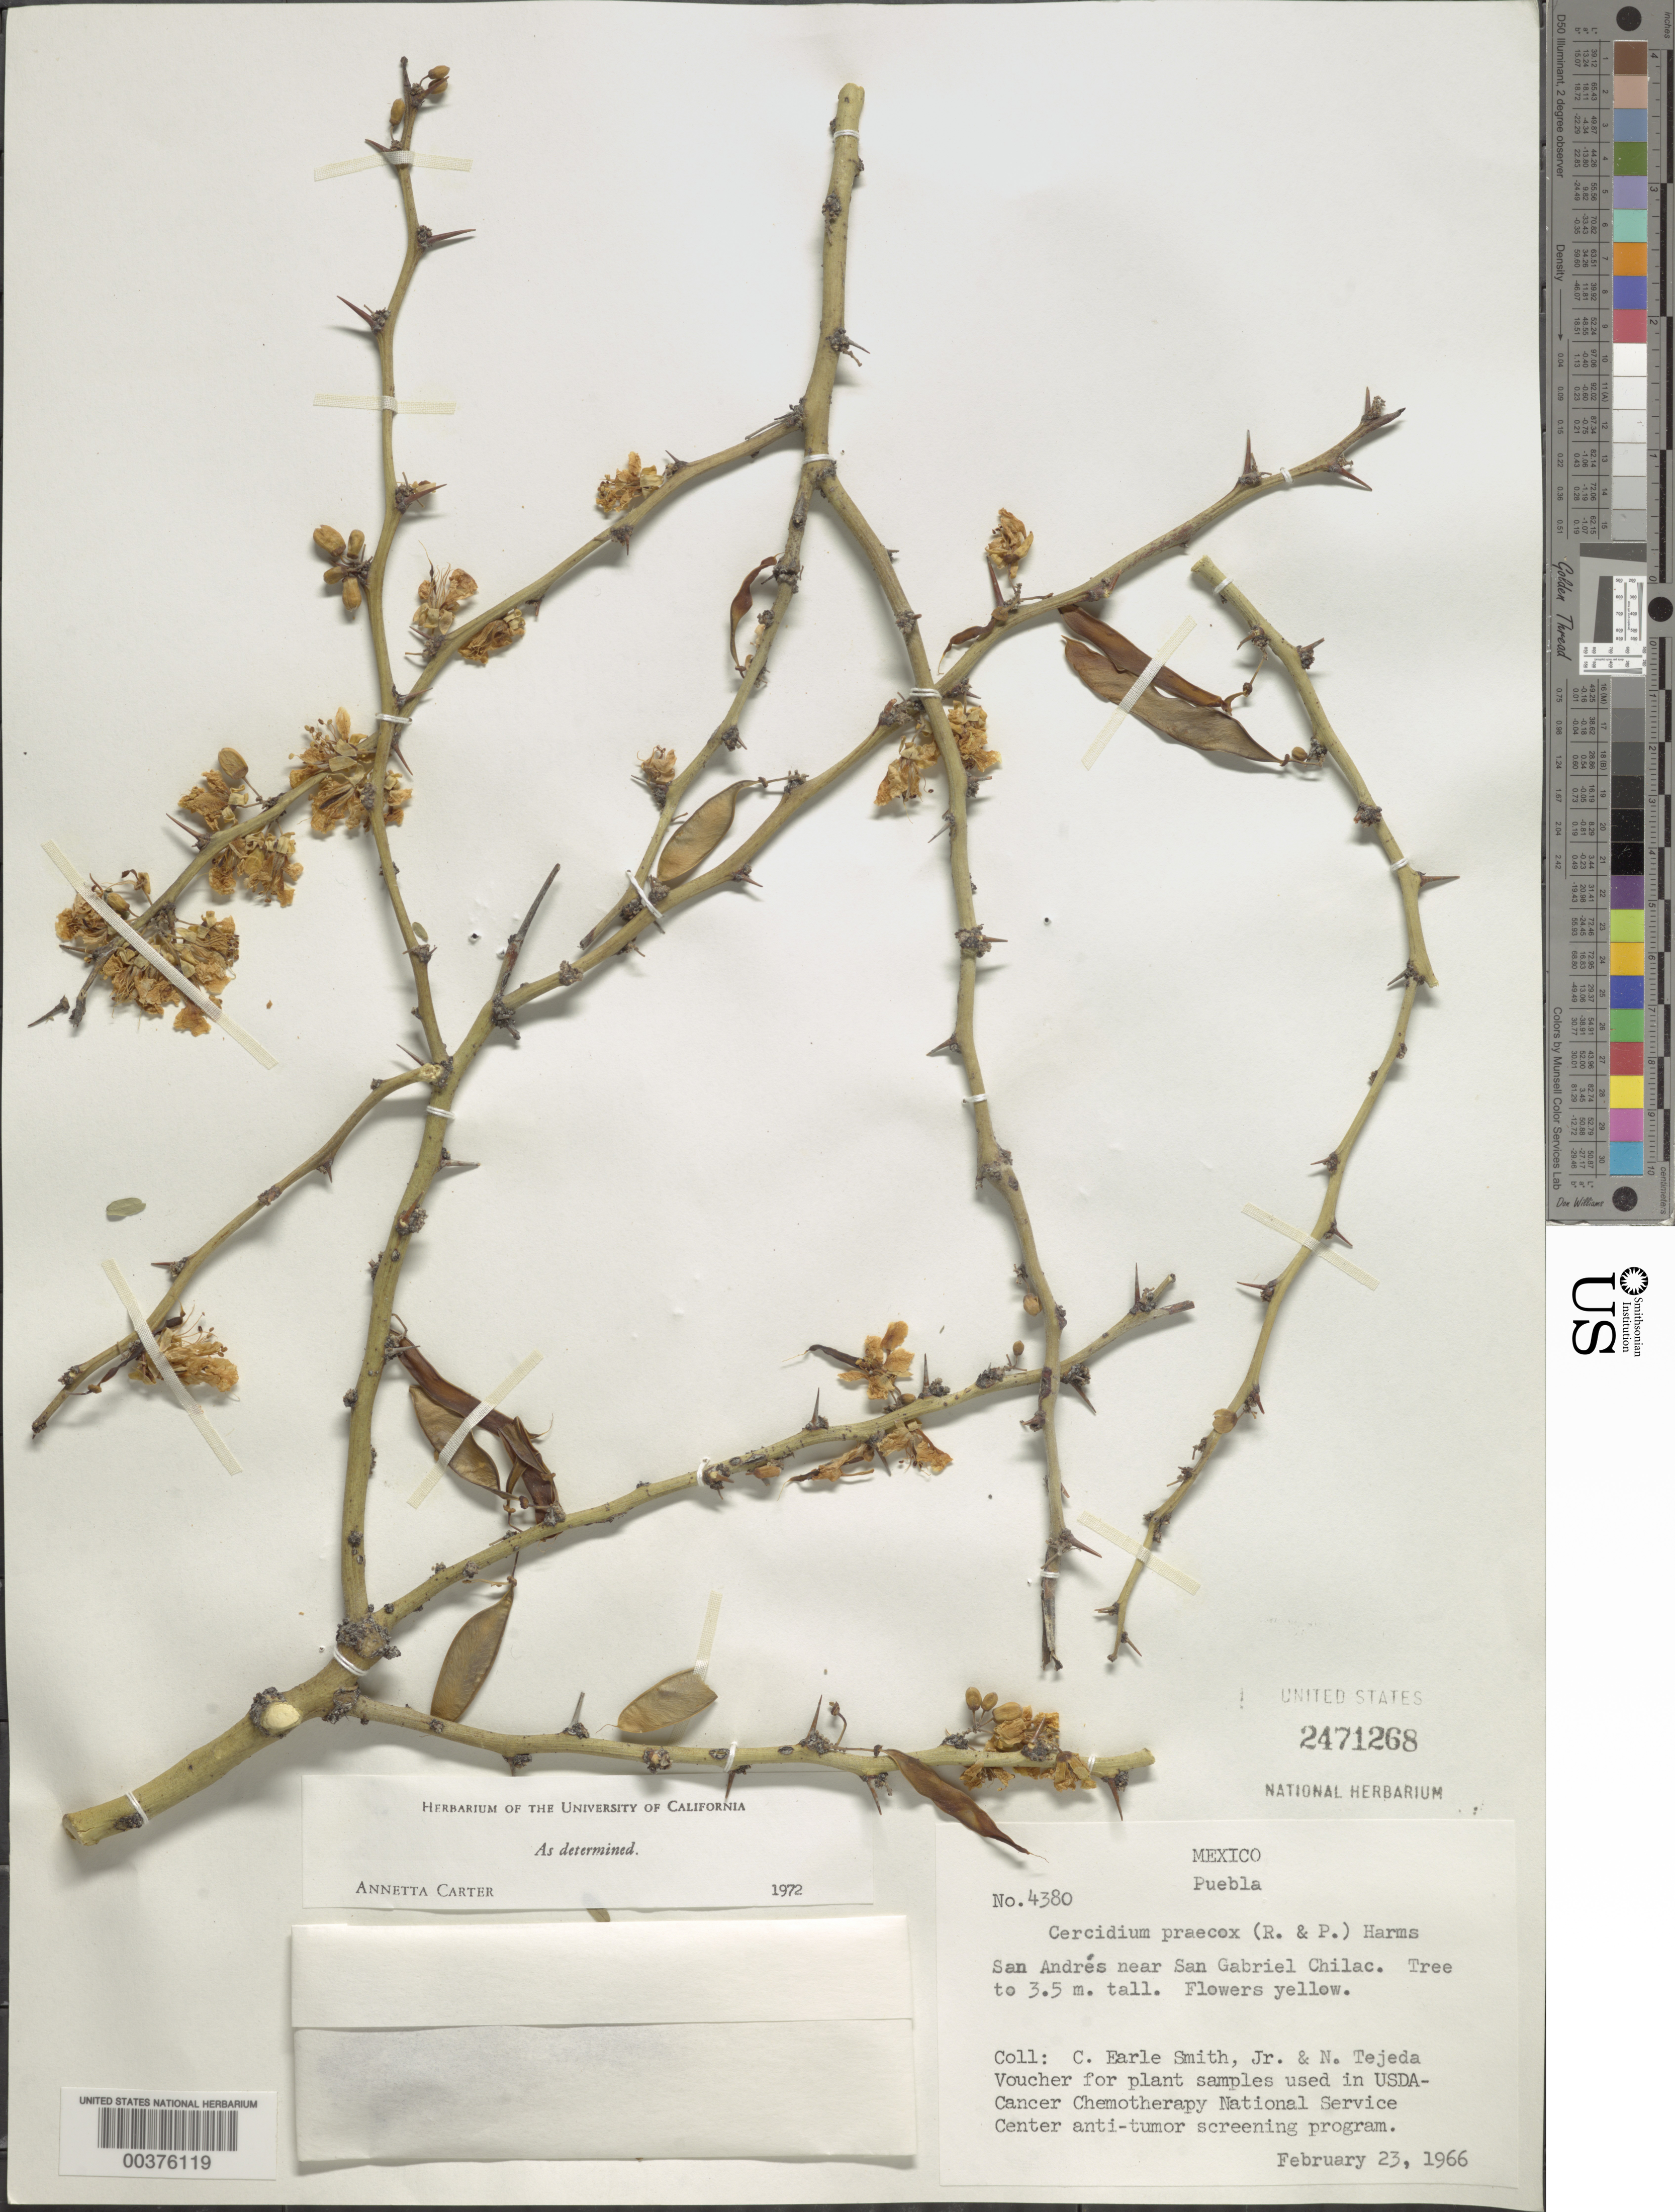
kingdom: Plantae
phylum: Tracheophyta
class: Magnoliopsida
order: Fabales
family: Fabaceae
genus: Parkinsonia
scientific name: Parkinsonia praecox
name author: (Ruiz & Pav.) J.E. Hawkins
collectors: C. E. Smith Jr. & N. Tejeda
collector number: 4380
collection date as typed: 23 Feb 1966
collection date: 1966-02-23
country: Mexico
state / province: Puebla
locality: San andres near San Gabriel Chilac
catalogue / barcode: US 2471268